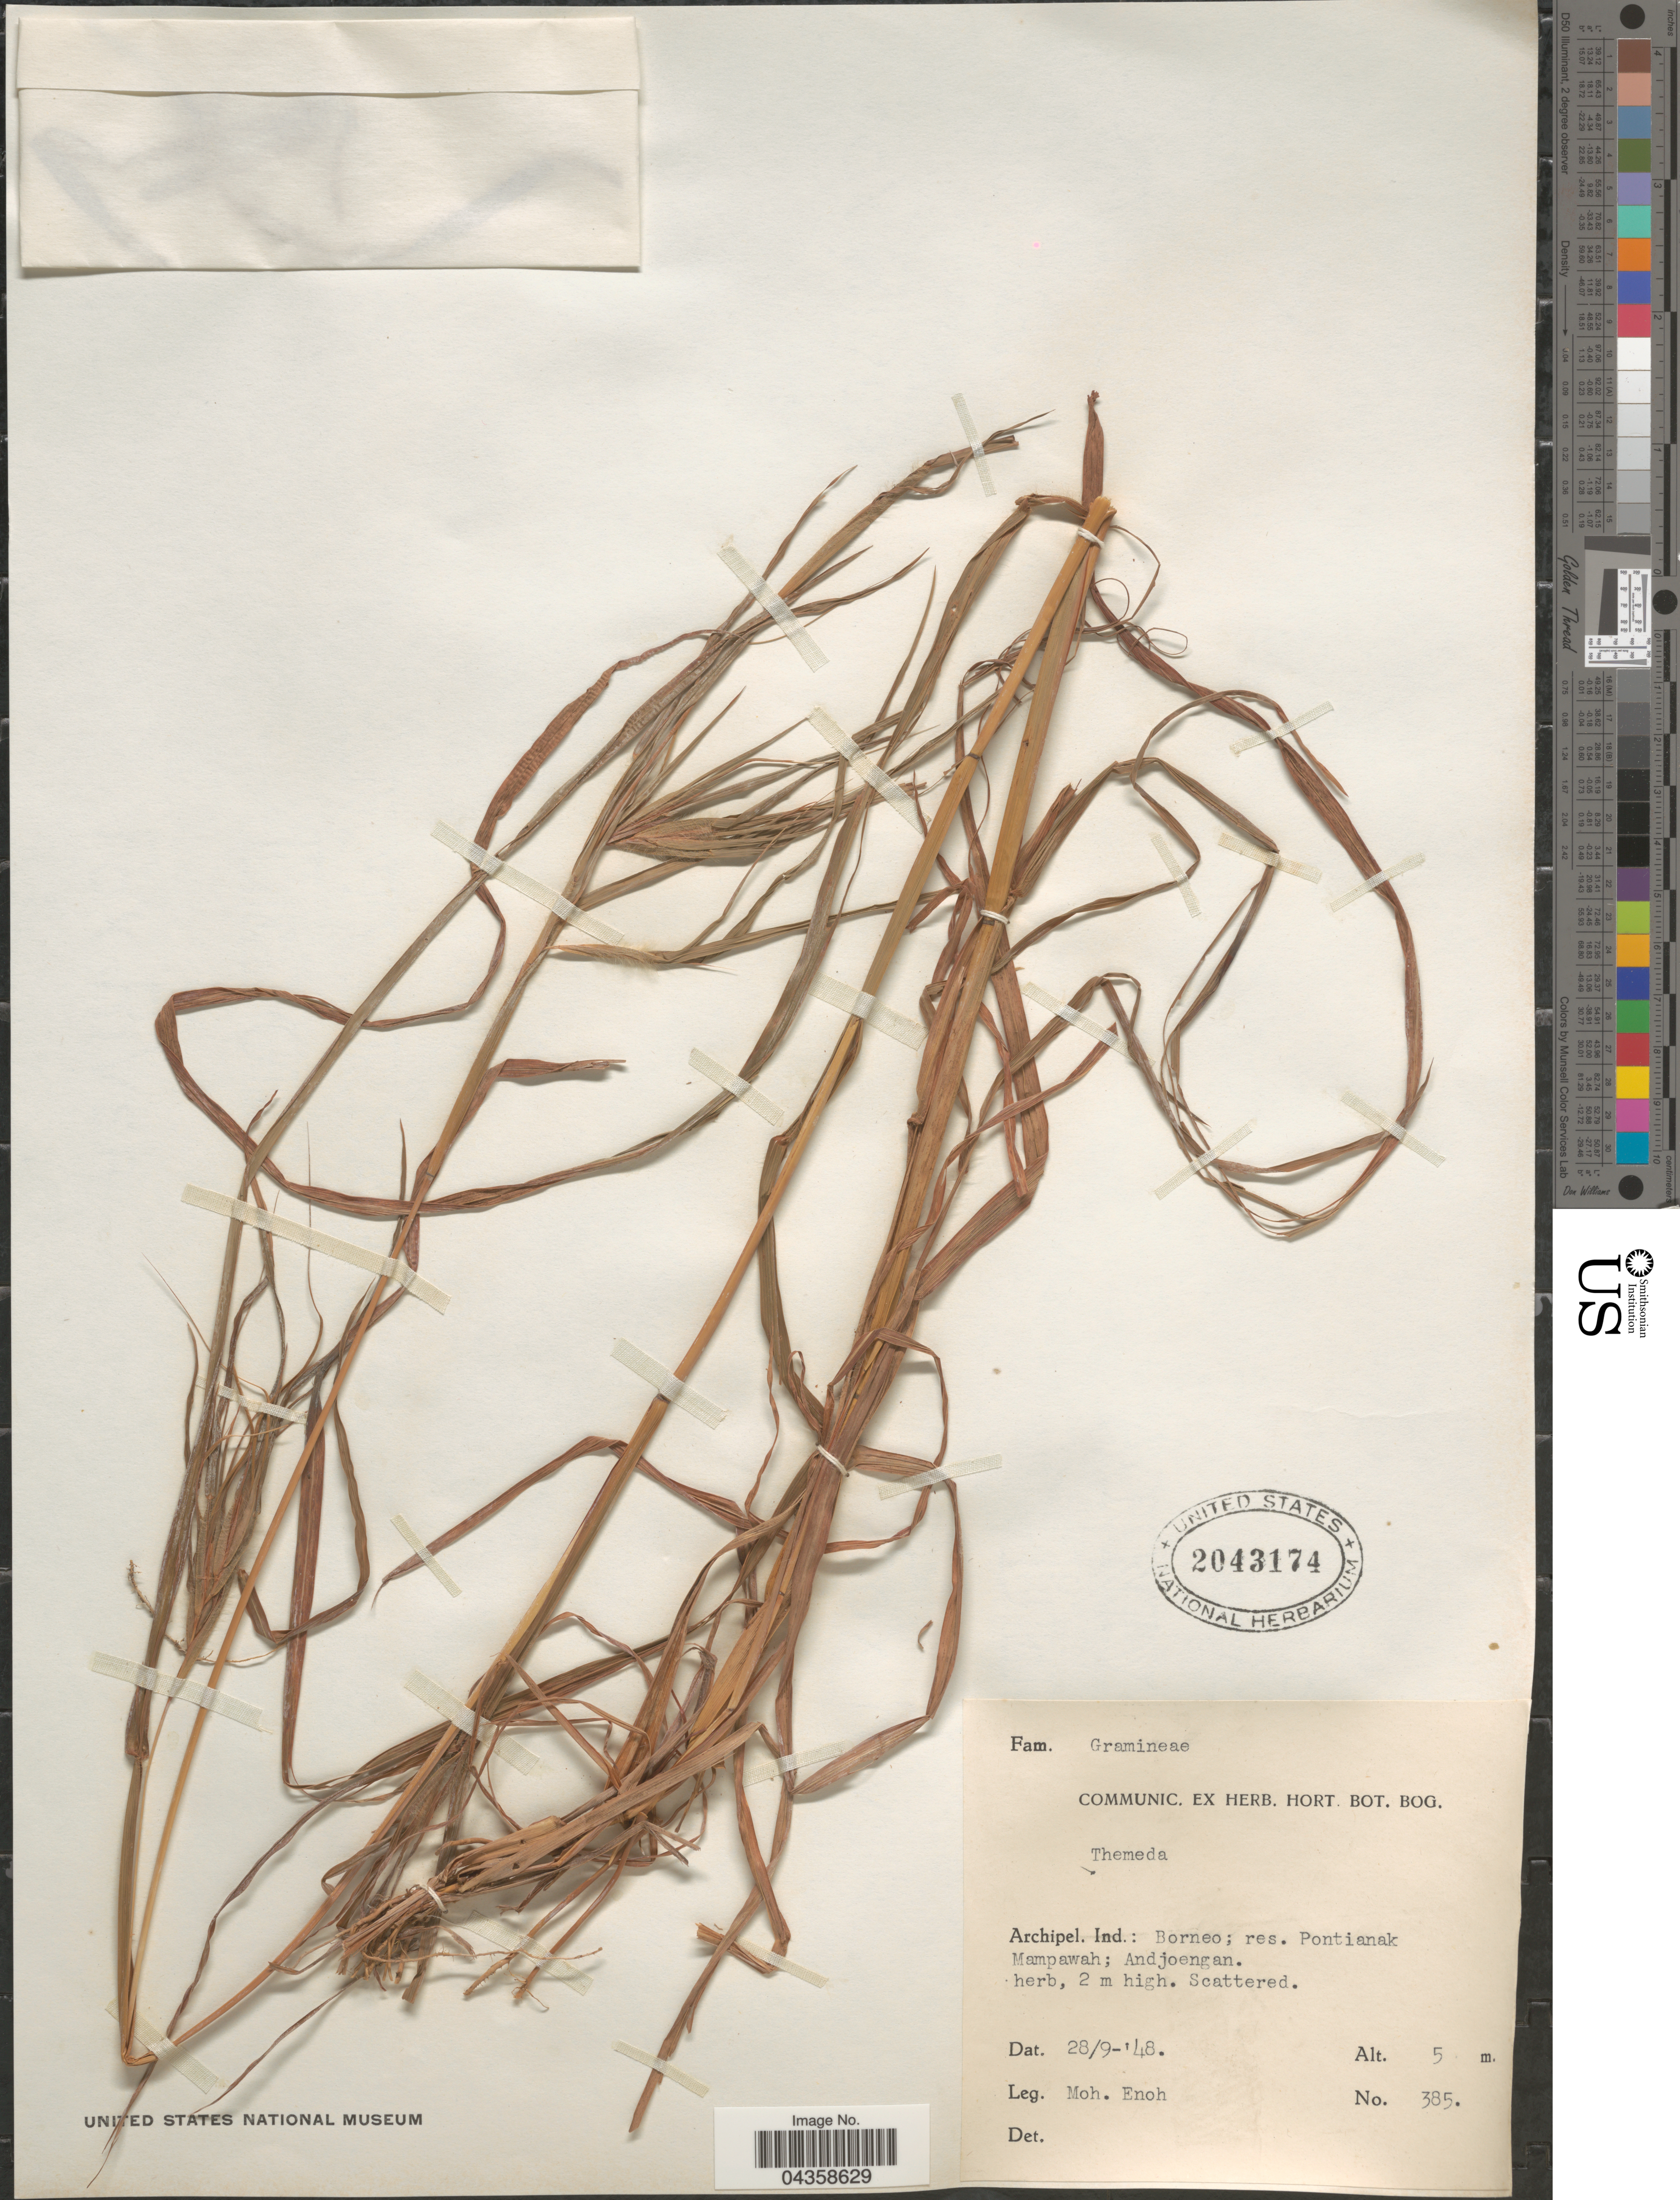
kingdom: Plantae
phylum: Tracheophyta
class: Liliopsida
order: Poales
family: Poaceae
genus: Themeda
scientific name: Themeda sp.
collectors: M. Enoh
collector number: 385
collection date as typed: Transcribed d/m/y: 28/9/48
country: Indonesia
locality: Archipel. Ind.: Borneo; res. Pontianak Mampawah; Andjoengan.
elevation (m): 5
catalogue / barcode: US 2043174